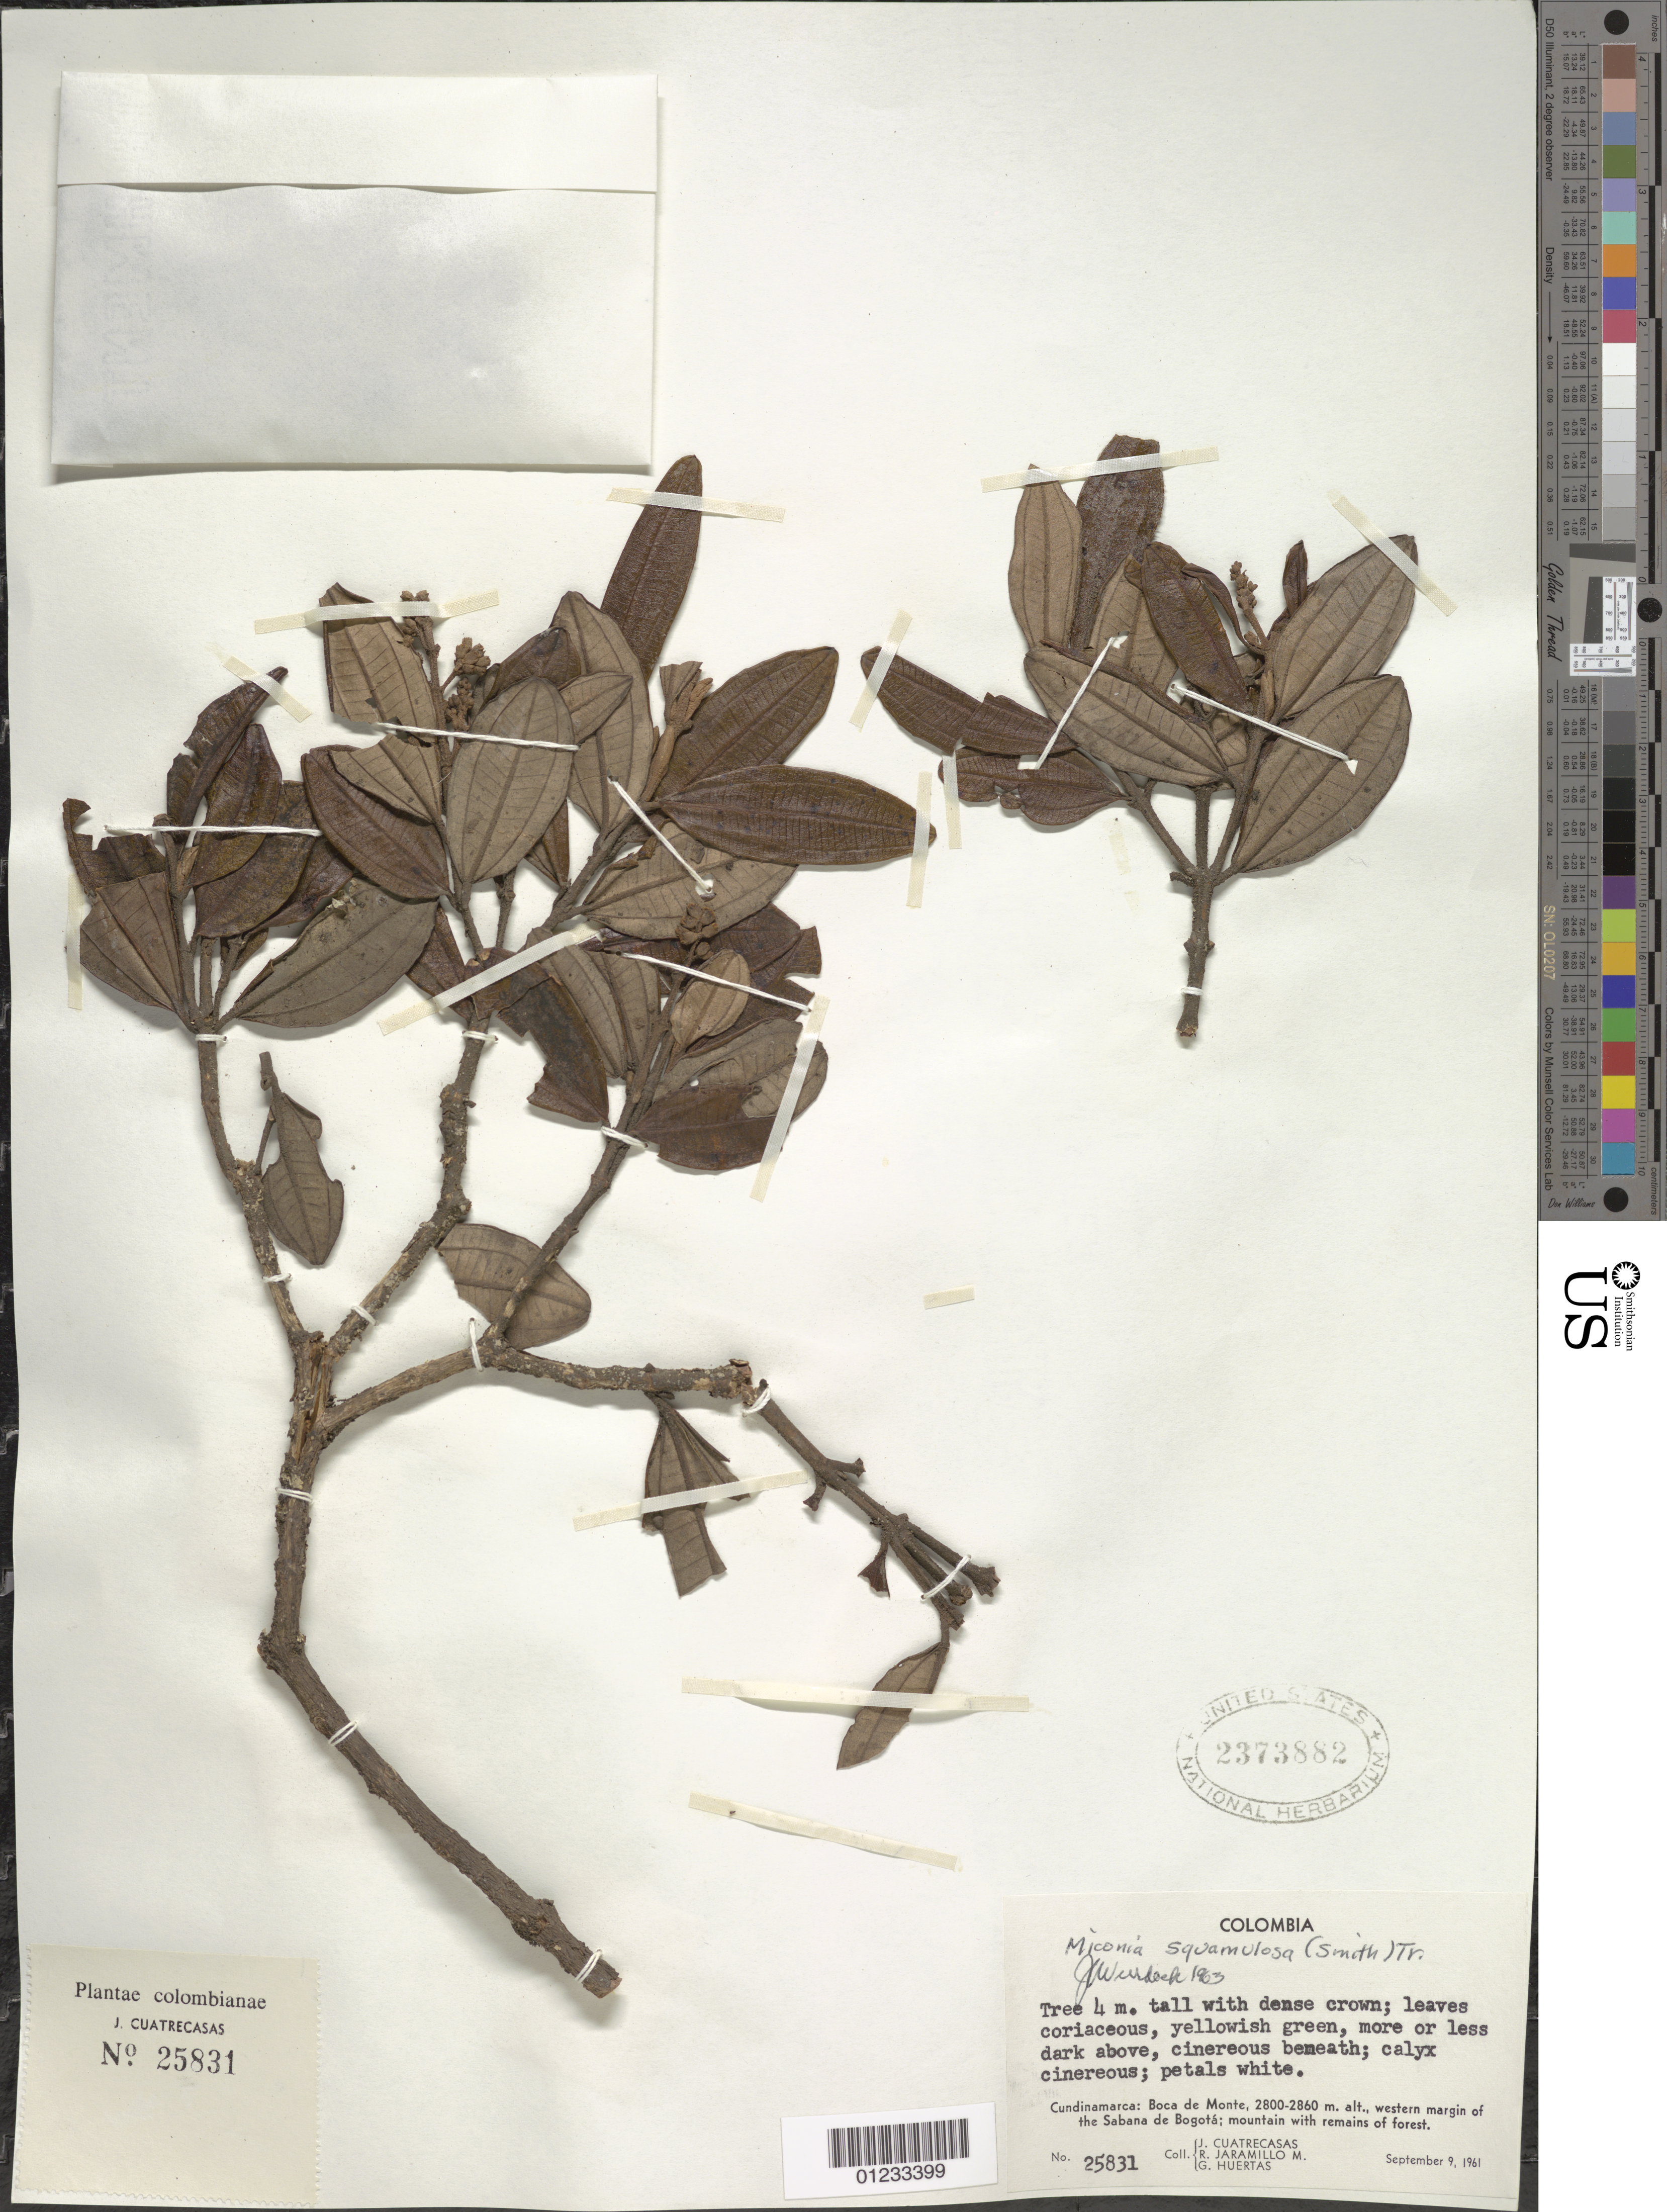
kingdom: Plantae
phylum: Tracheophyta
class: Magnoliopsida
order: Myrtales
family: Melastomataceae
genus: Miconia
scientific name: Miconia squamulosa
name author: (Sm.) Triana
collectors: J. Cuatrecasas, R. Jaramillo M. & G. Huertas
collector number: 25831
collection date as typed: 9-Sep-61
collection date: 1961-09-09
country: Colombia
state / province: Cundinamarca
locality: Boca de Monte, W margin of the Sabana de Bogota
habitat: mountain with remains of forest.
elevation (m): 2800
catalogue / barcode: US 2373882